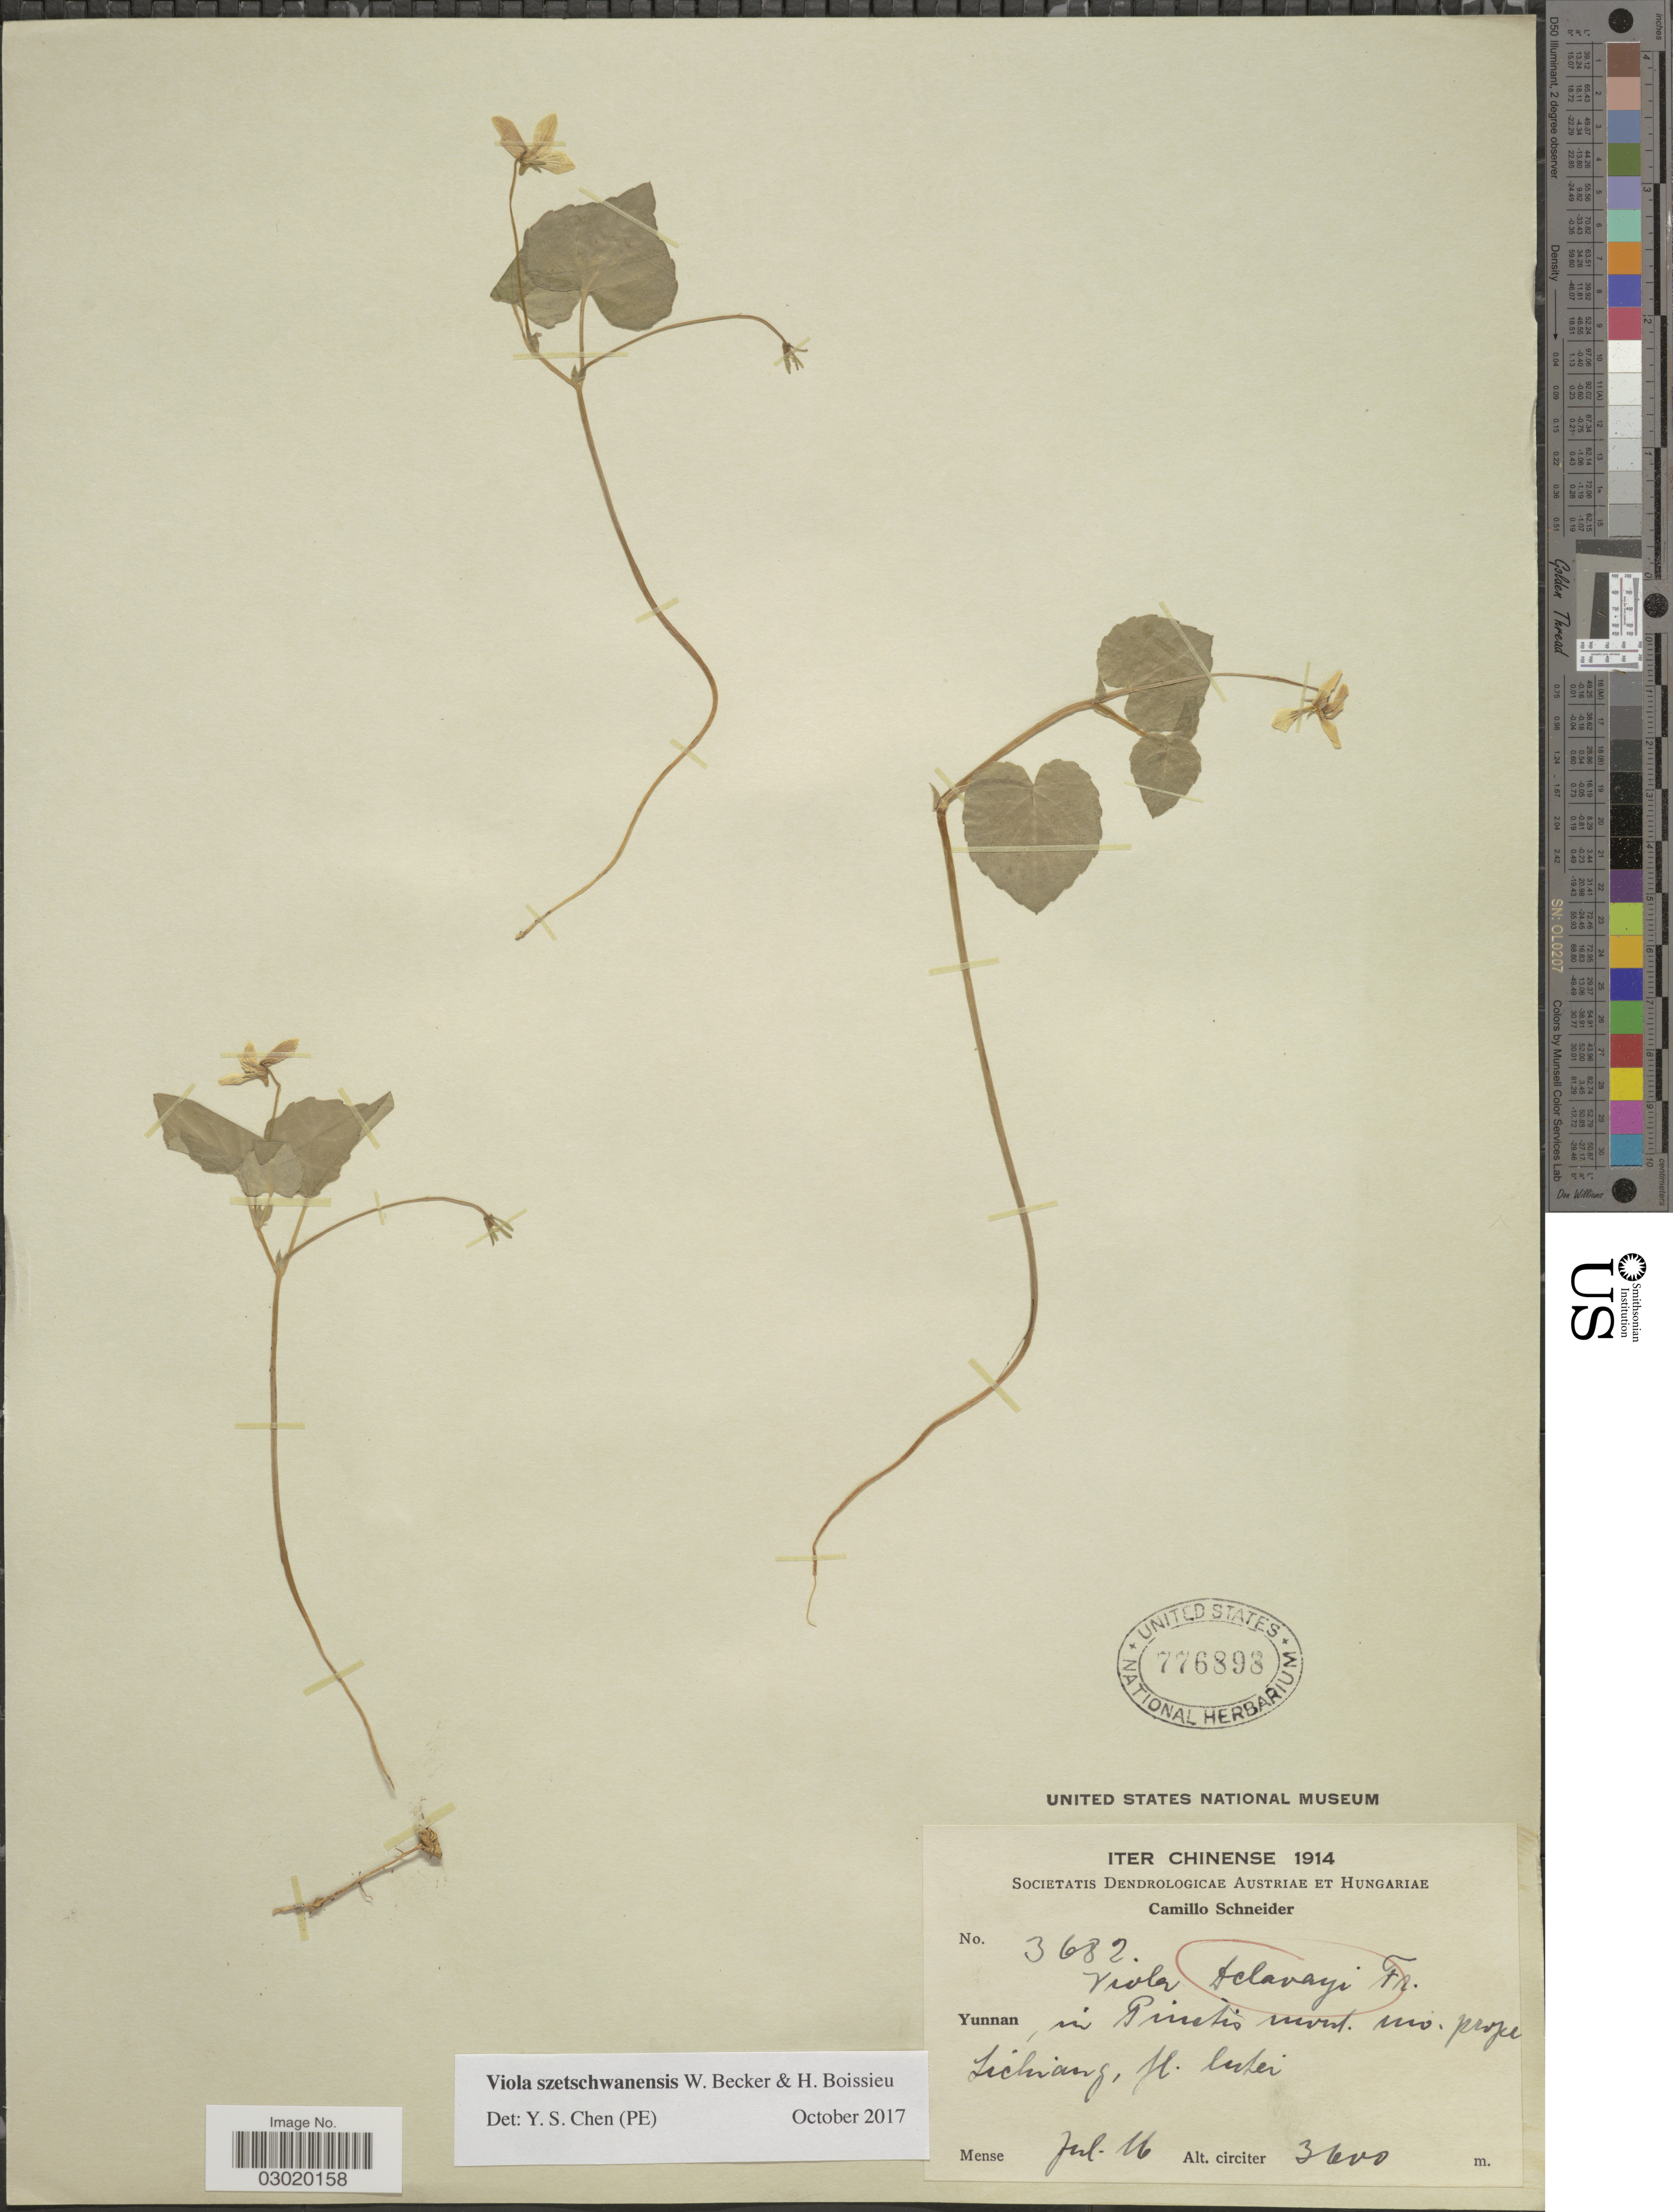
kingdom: Plantae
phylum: Tracheophyta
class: Magnoliopsida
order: Malpighiales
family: Violaceae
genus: Viola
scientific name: Viola szetschwanensis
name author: W. Becker & H. Boissieu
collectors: C. K. Schneider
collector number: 3682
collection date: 1914-07-16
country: China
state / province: Yunnan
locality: Yunnan, in Pinetis invent. niv prope Lichiang, fl. luter [interpreted].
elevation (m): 3600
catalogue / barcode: US 776898